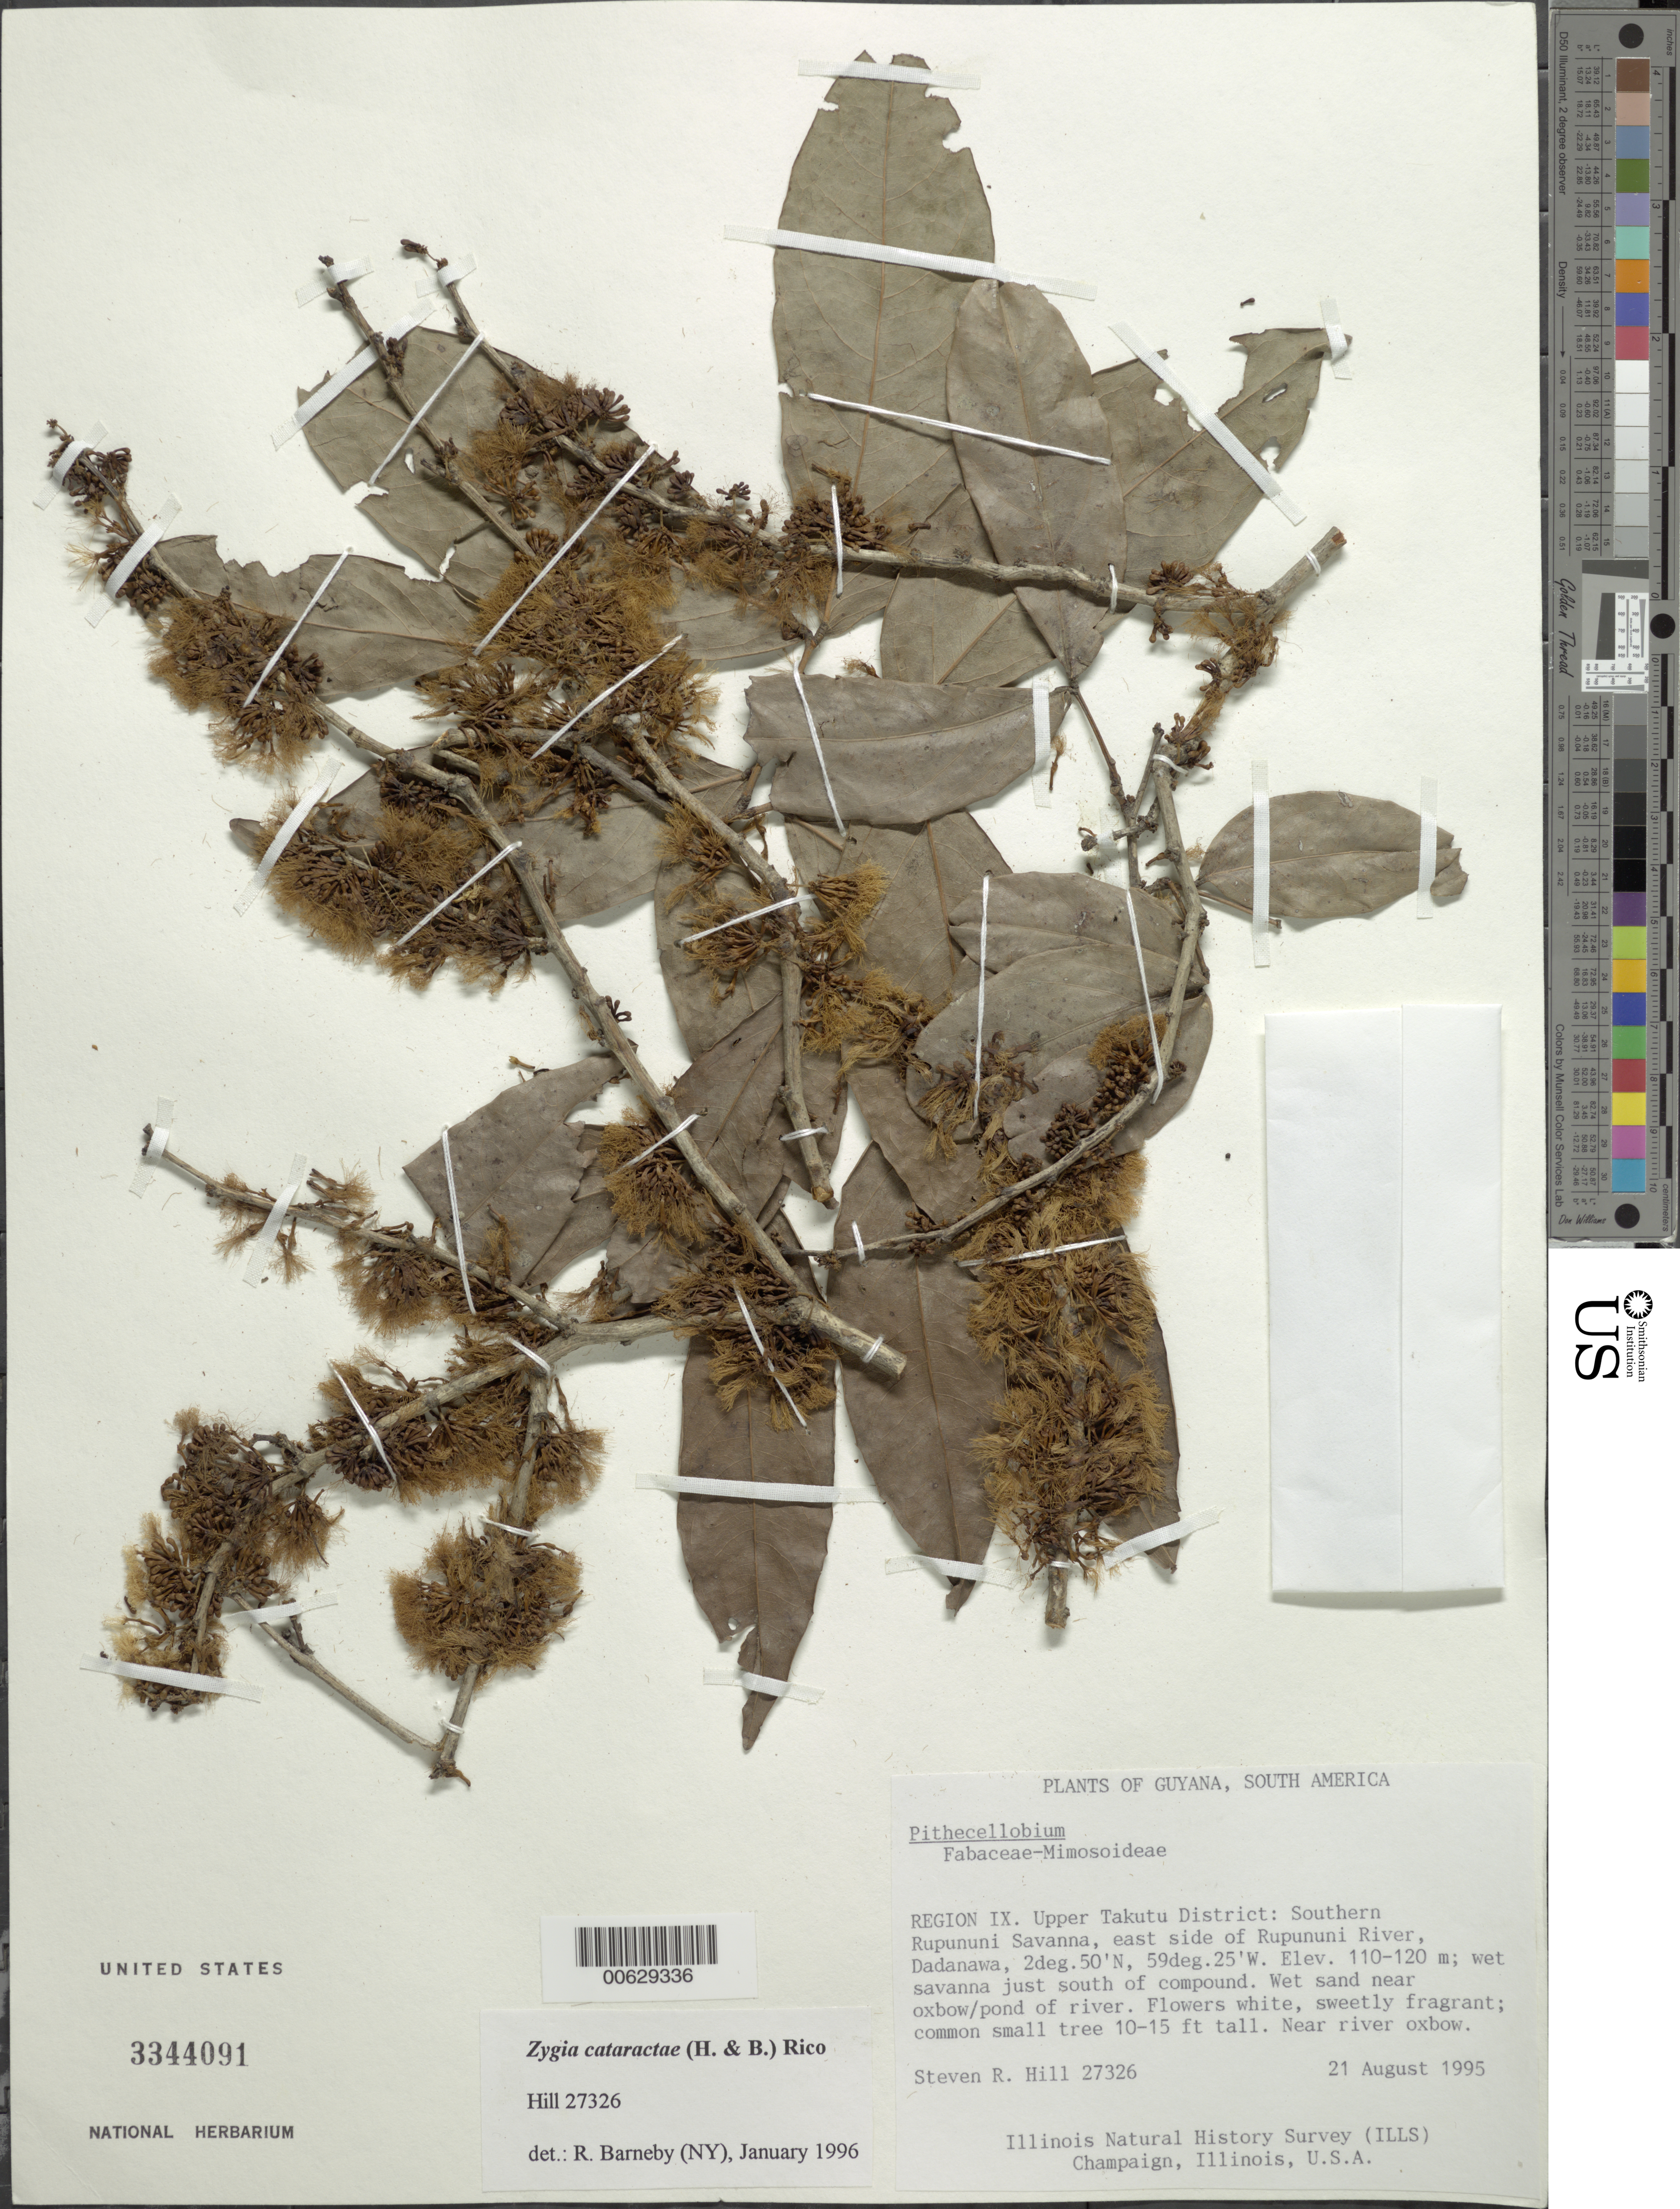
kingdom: Plantae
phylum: Tracheophyta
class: Magnoliopsida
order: Fabales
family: Fabaceae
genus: Zygia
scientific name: Zygia cataractae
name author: (Kunth) L. Rico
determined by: Barneby, Rupert C., (NY)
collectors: S. R. Hill, C. N. Horn & J. H. Wiersema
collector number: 27326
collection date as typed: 21-Aug-95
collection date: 1995-08-21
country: Guyana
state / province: U. Takutu-U. Essequibo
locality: Dadanawa, southern Rupununi Savanna, E side of Rupununi R.; just south of compound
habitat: Wet savanna. Wet sand near oxbow/pond of river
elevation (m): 110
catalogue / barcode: US 3344091